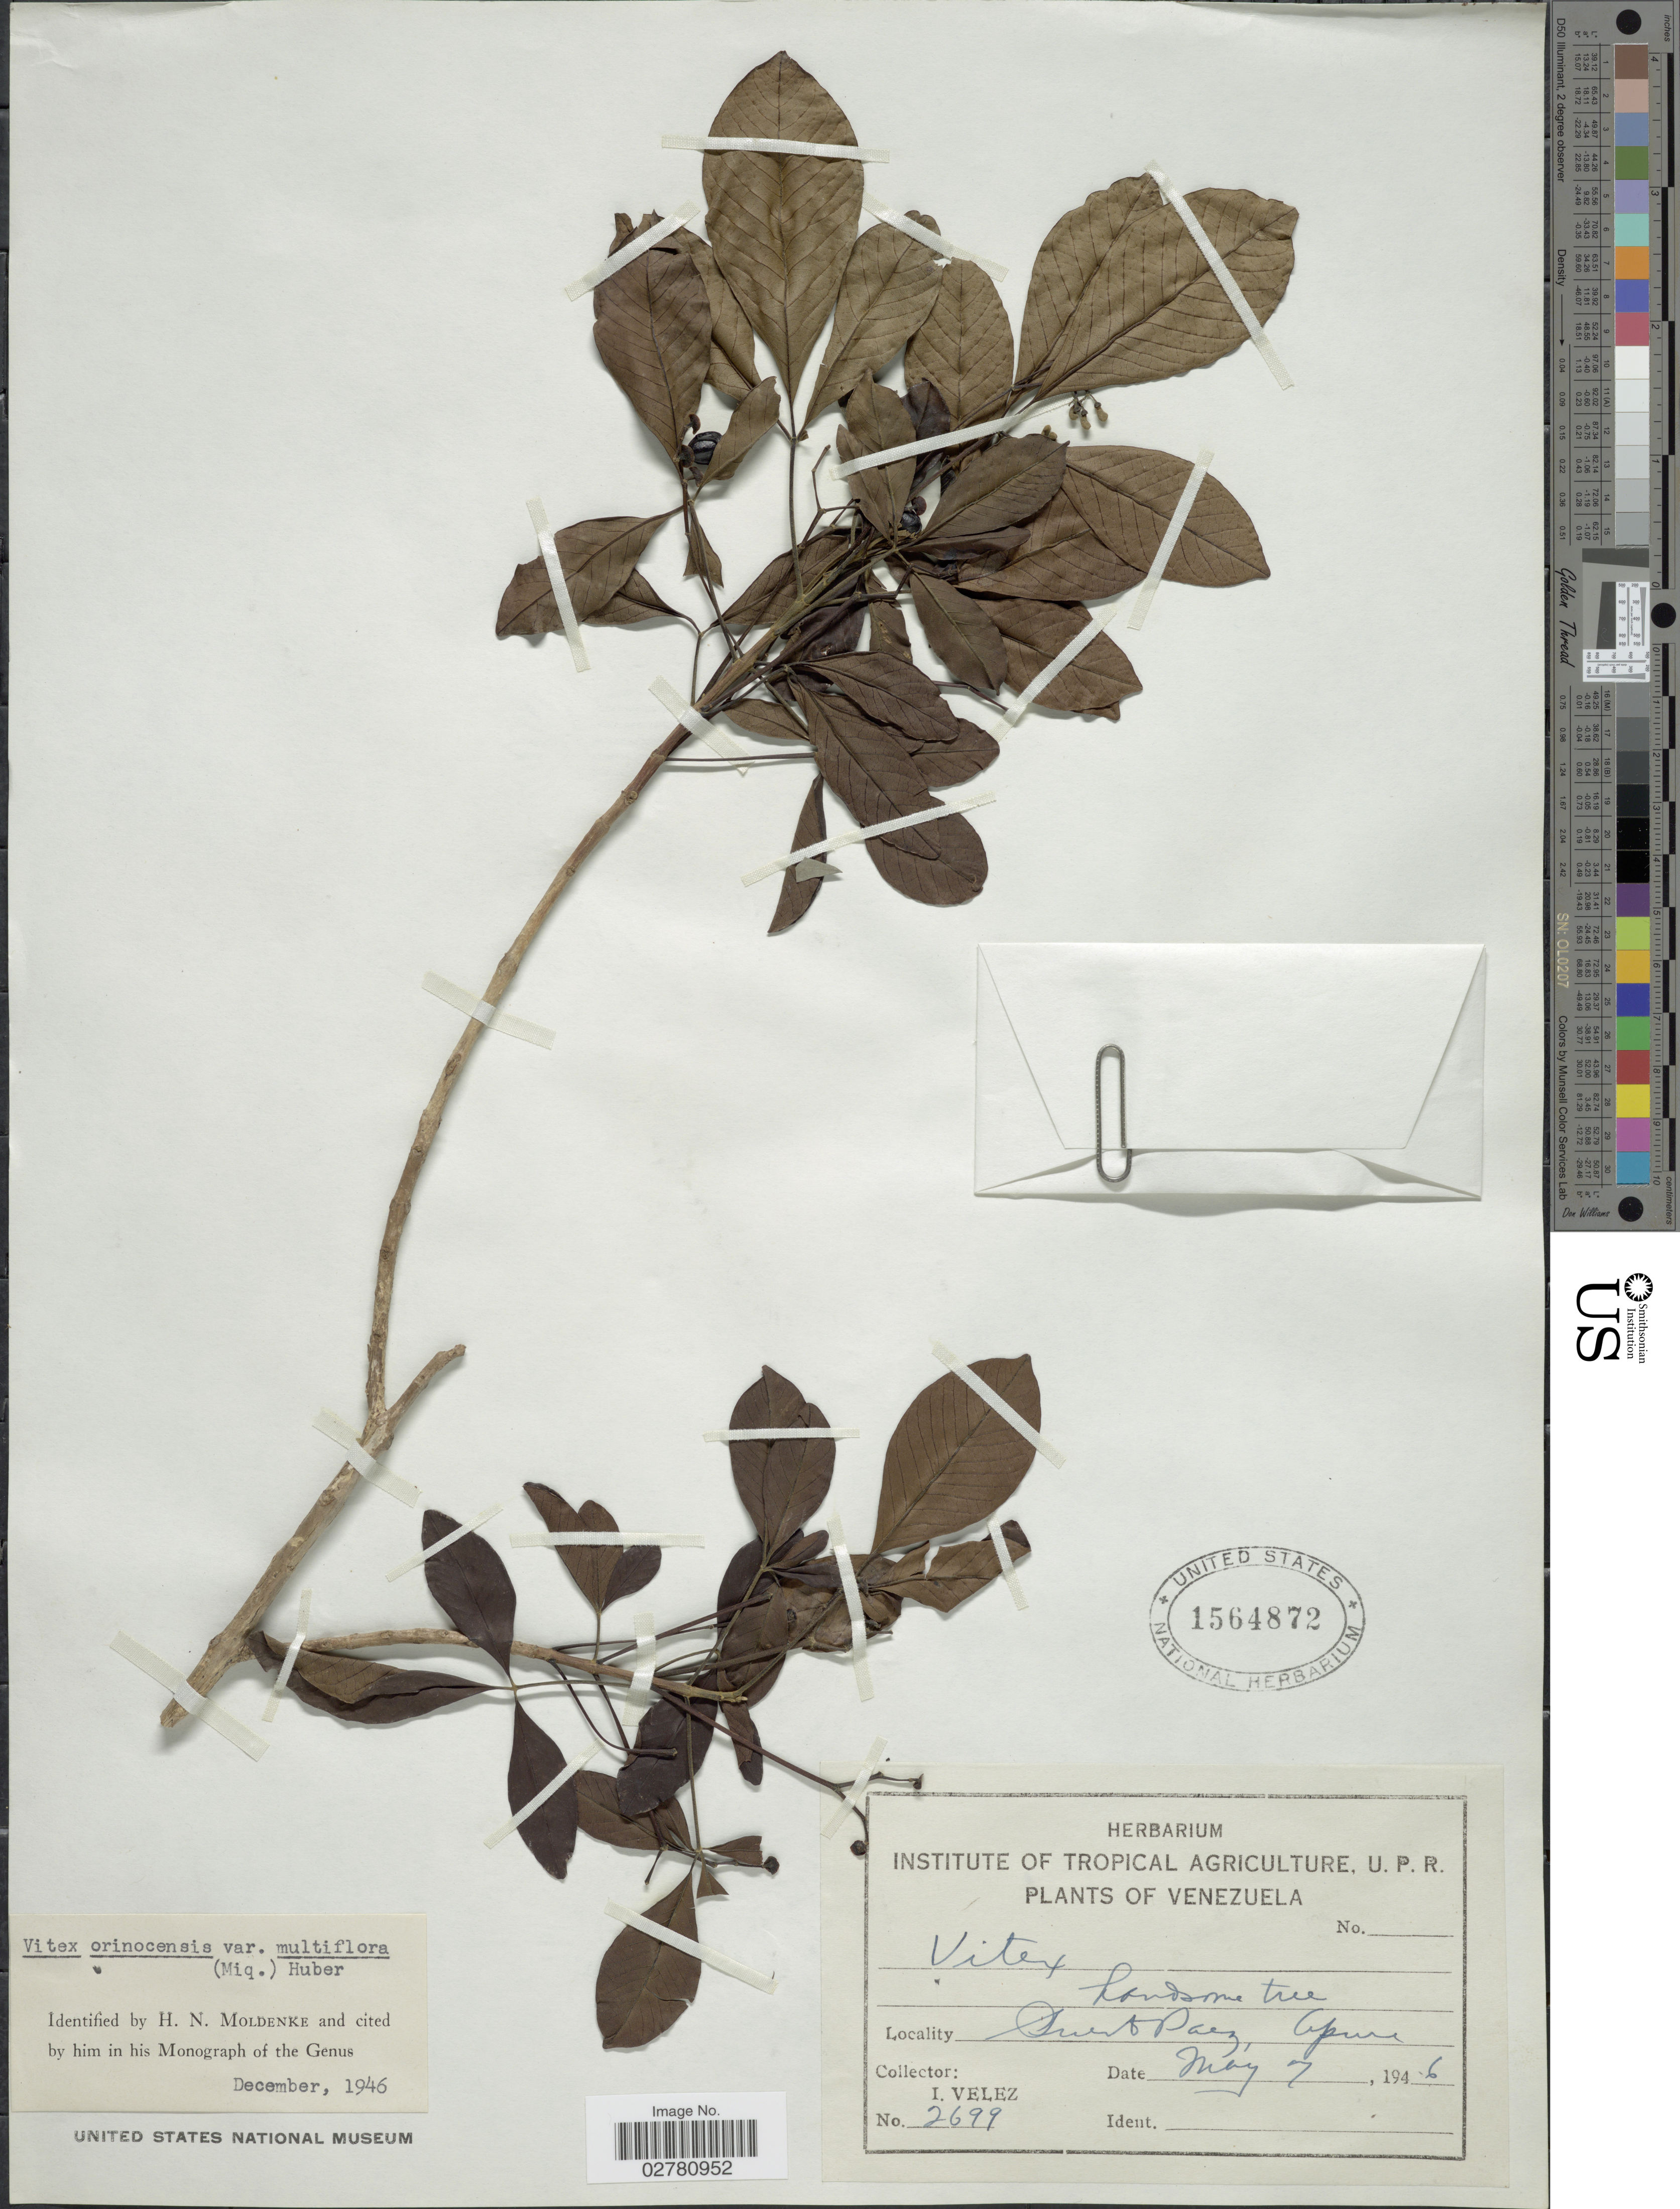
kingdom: Plantae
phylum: Tracheophyta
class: Magnoliopsida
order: Lamiales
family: Lamiaceae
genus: Vitex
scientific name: Vitex orinocensis var. multiflora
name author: (Miq.) Huber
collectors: I. Velez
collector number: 2699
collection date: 1946-05-07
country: Venezuela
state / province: Apure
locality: Puerto Paez.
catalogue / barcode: US 1564872